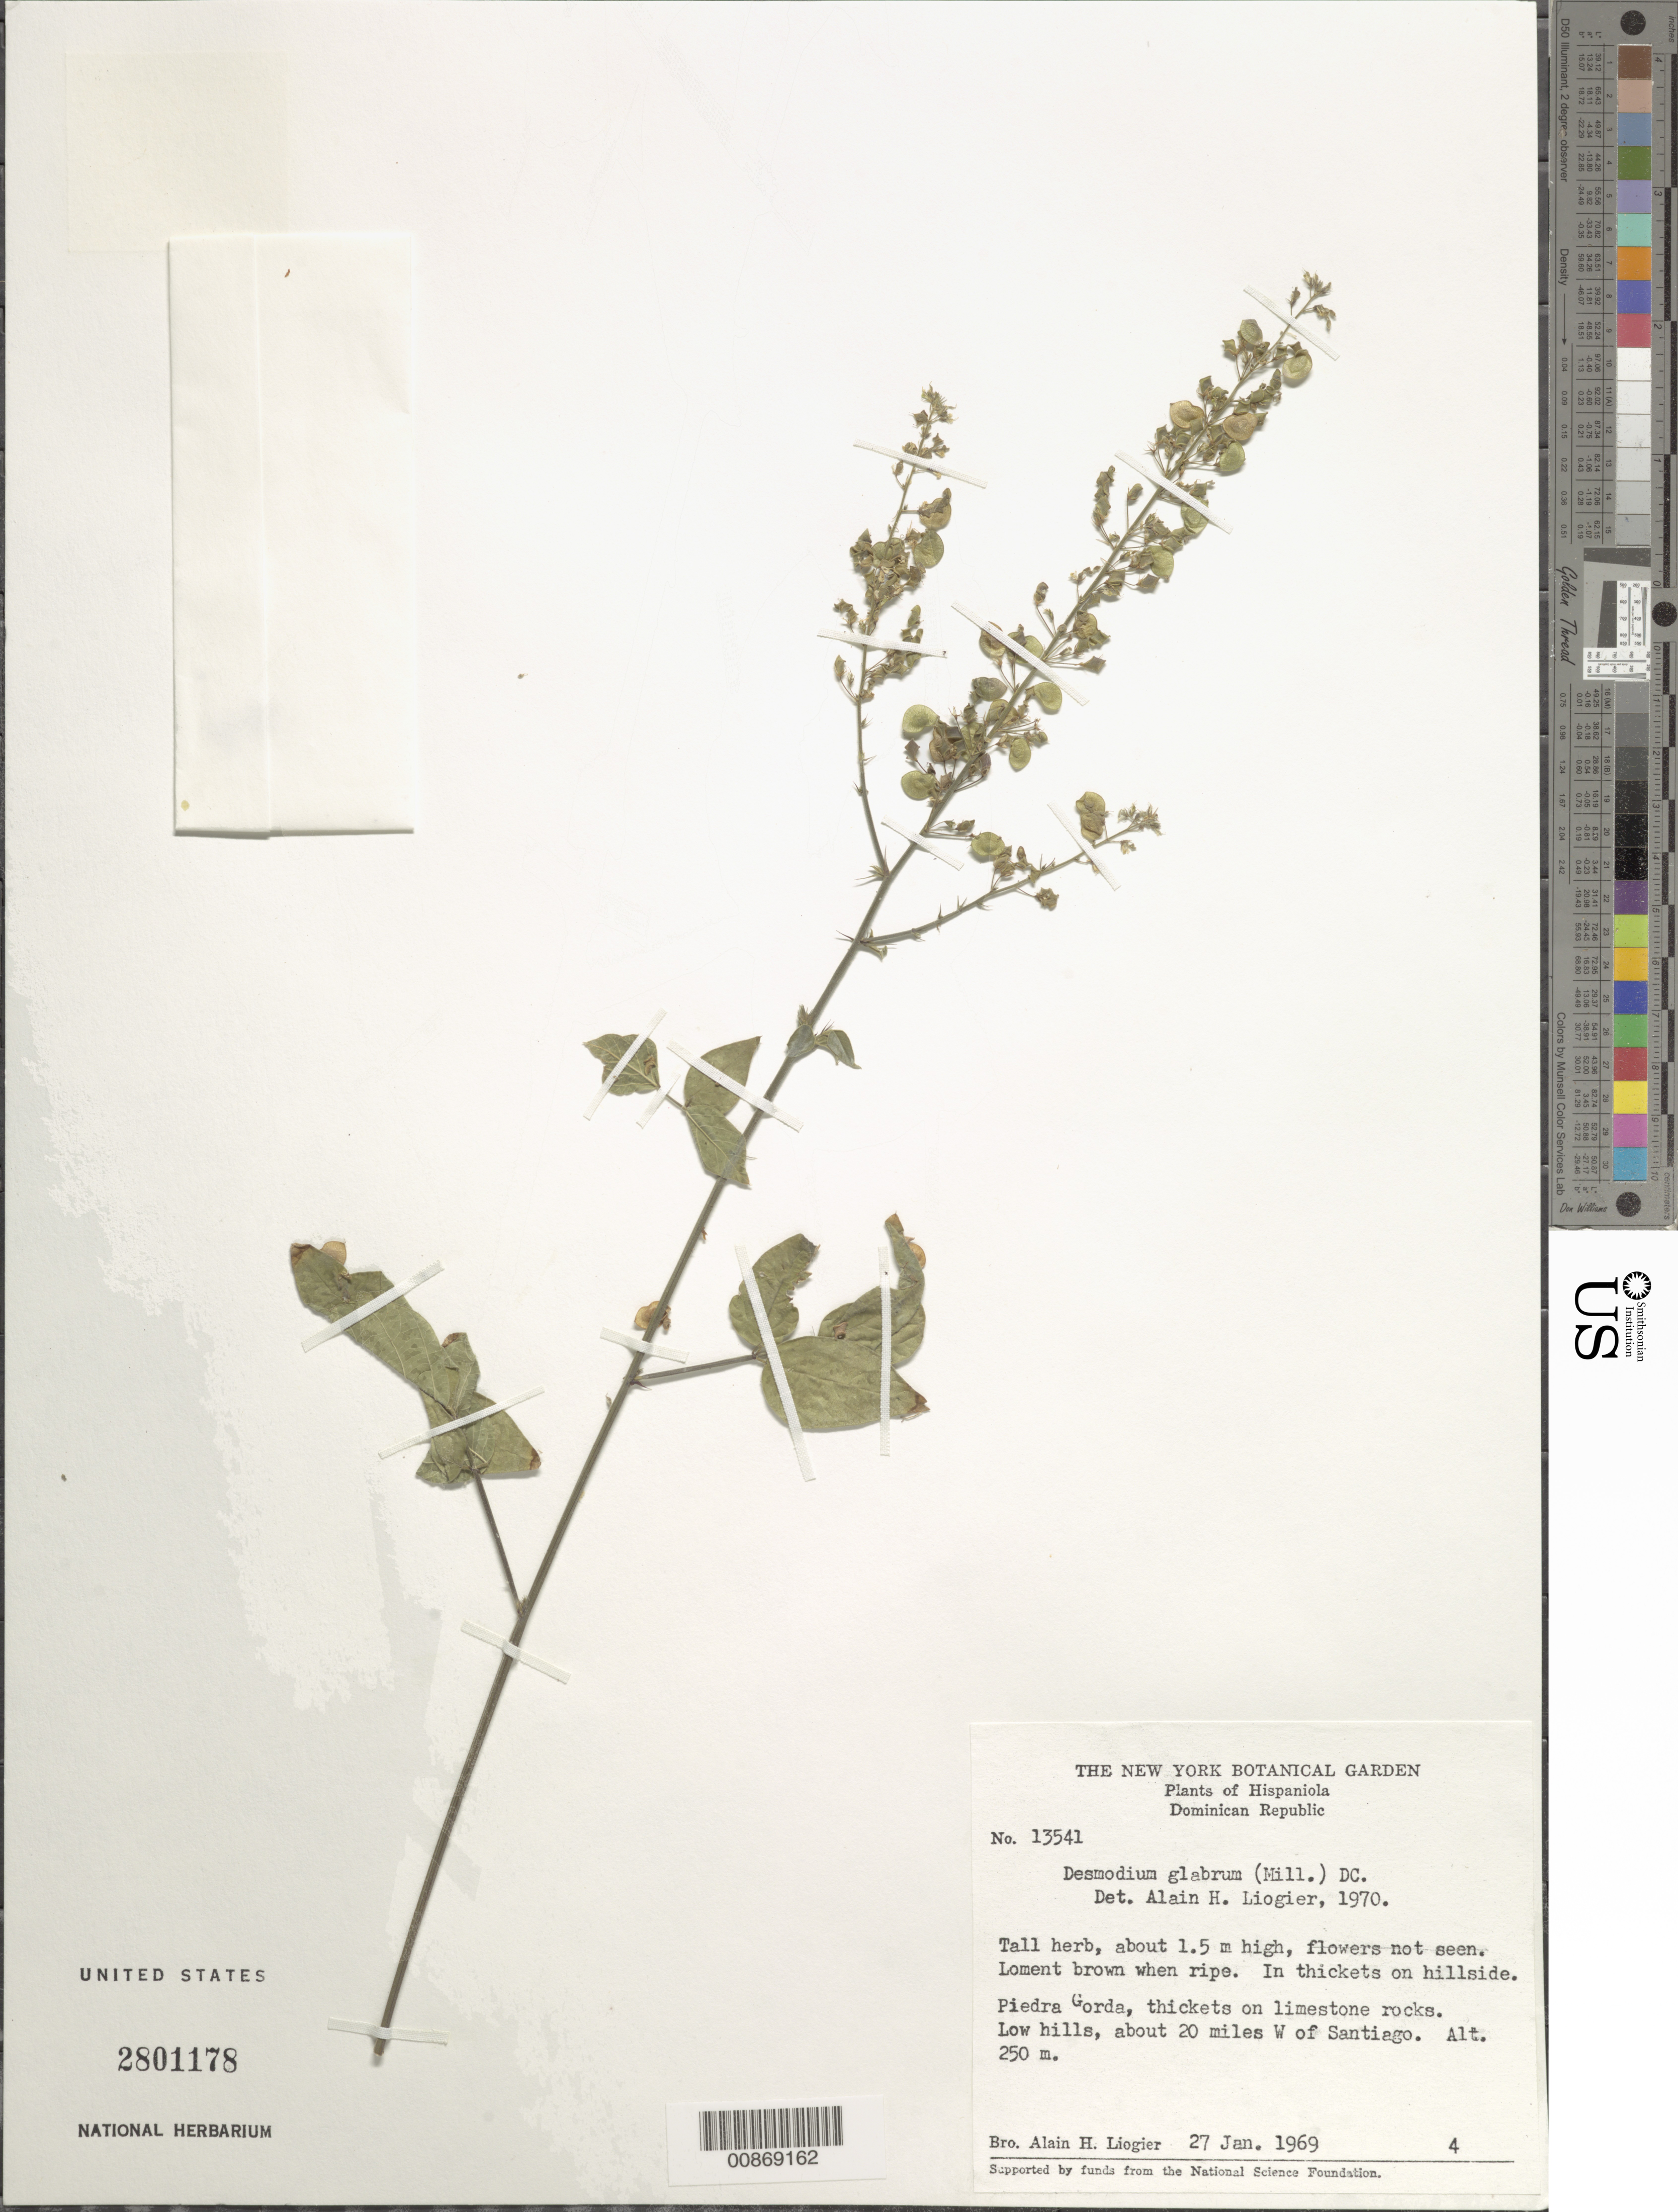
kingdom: Plantae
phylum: Tracheophyta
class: Magnoliopsida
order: Fabales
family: Fabaceae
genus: Desmodium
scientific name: Desmodium glabrum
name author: (Mill.) DC.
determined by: Liogier, Alain H.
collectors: A. H. Liogier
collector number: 13541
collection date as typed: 27 Jan 1969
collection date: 1969-01-27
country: Dominican Republic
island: Hispaniola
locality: Piedra Gorda. Low hills, about 20 miles W of Santiago.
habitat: Thickets on hillside, limestone rocks.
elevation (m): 250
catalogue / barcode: US 2801178